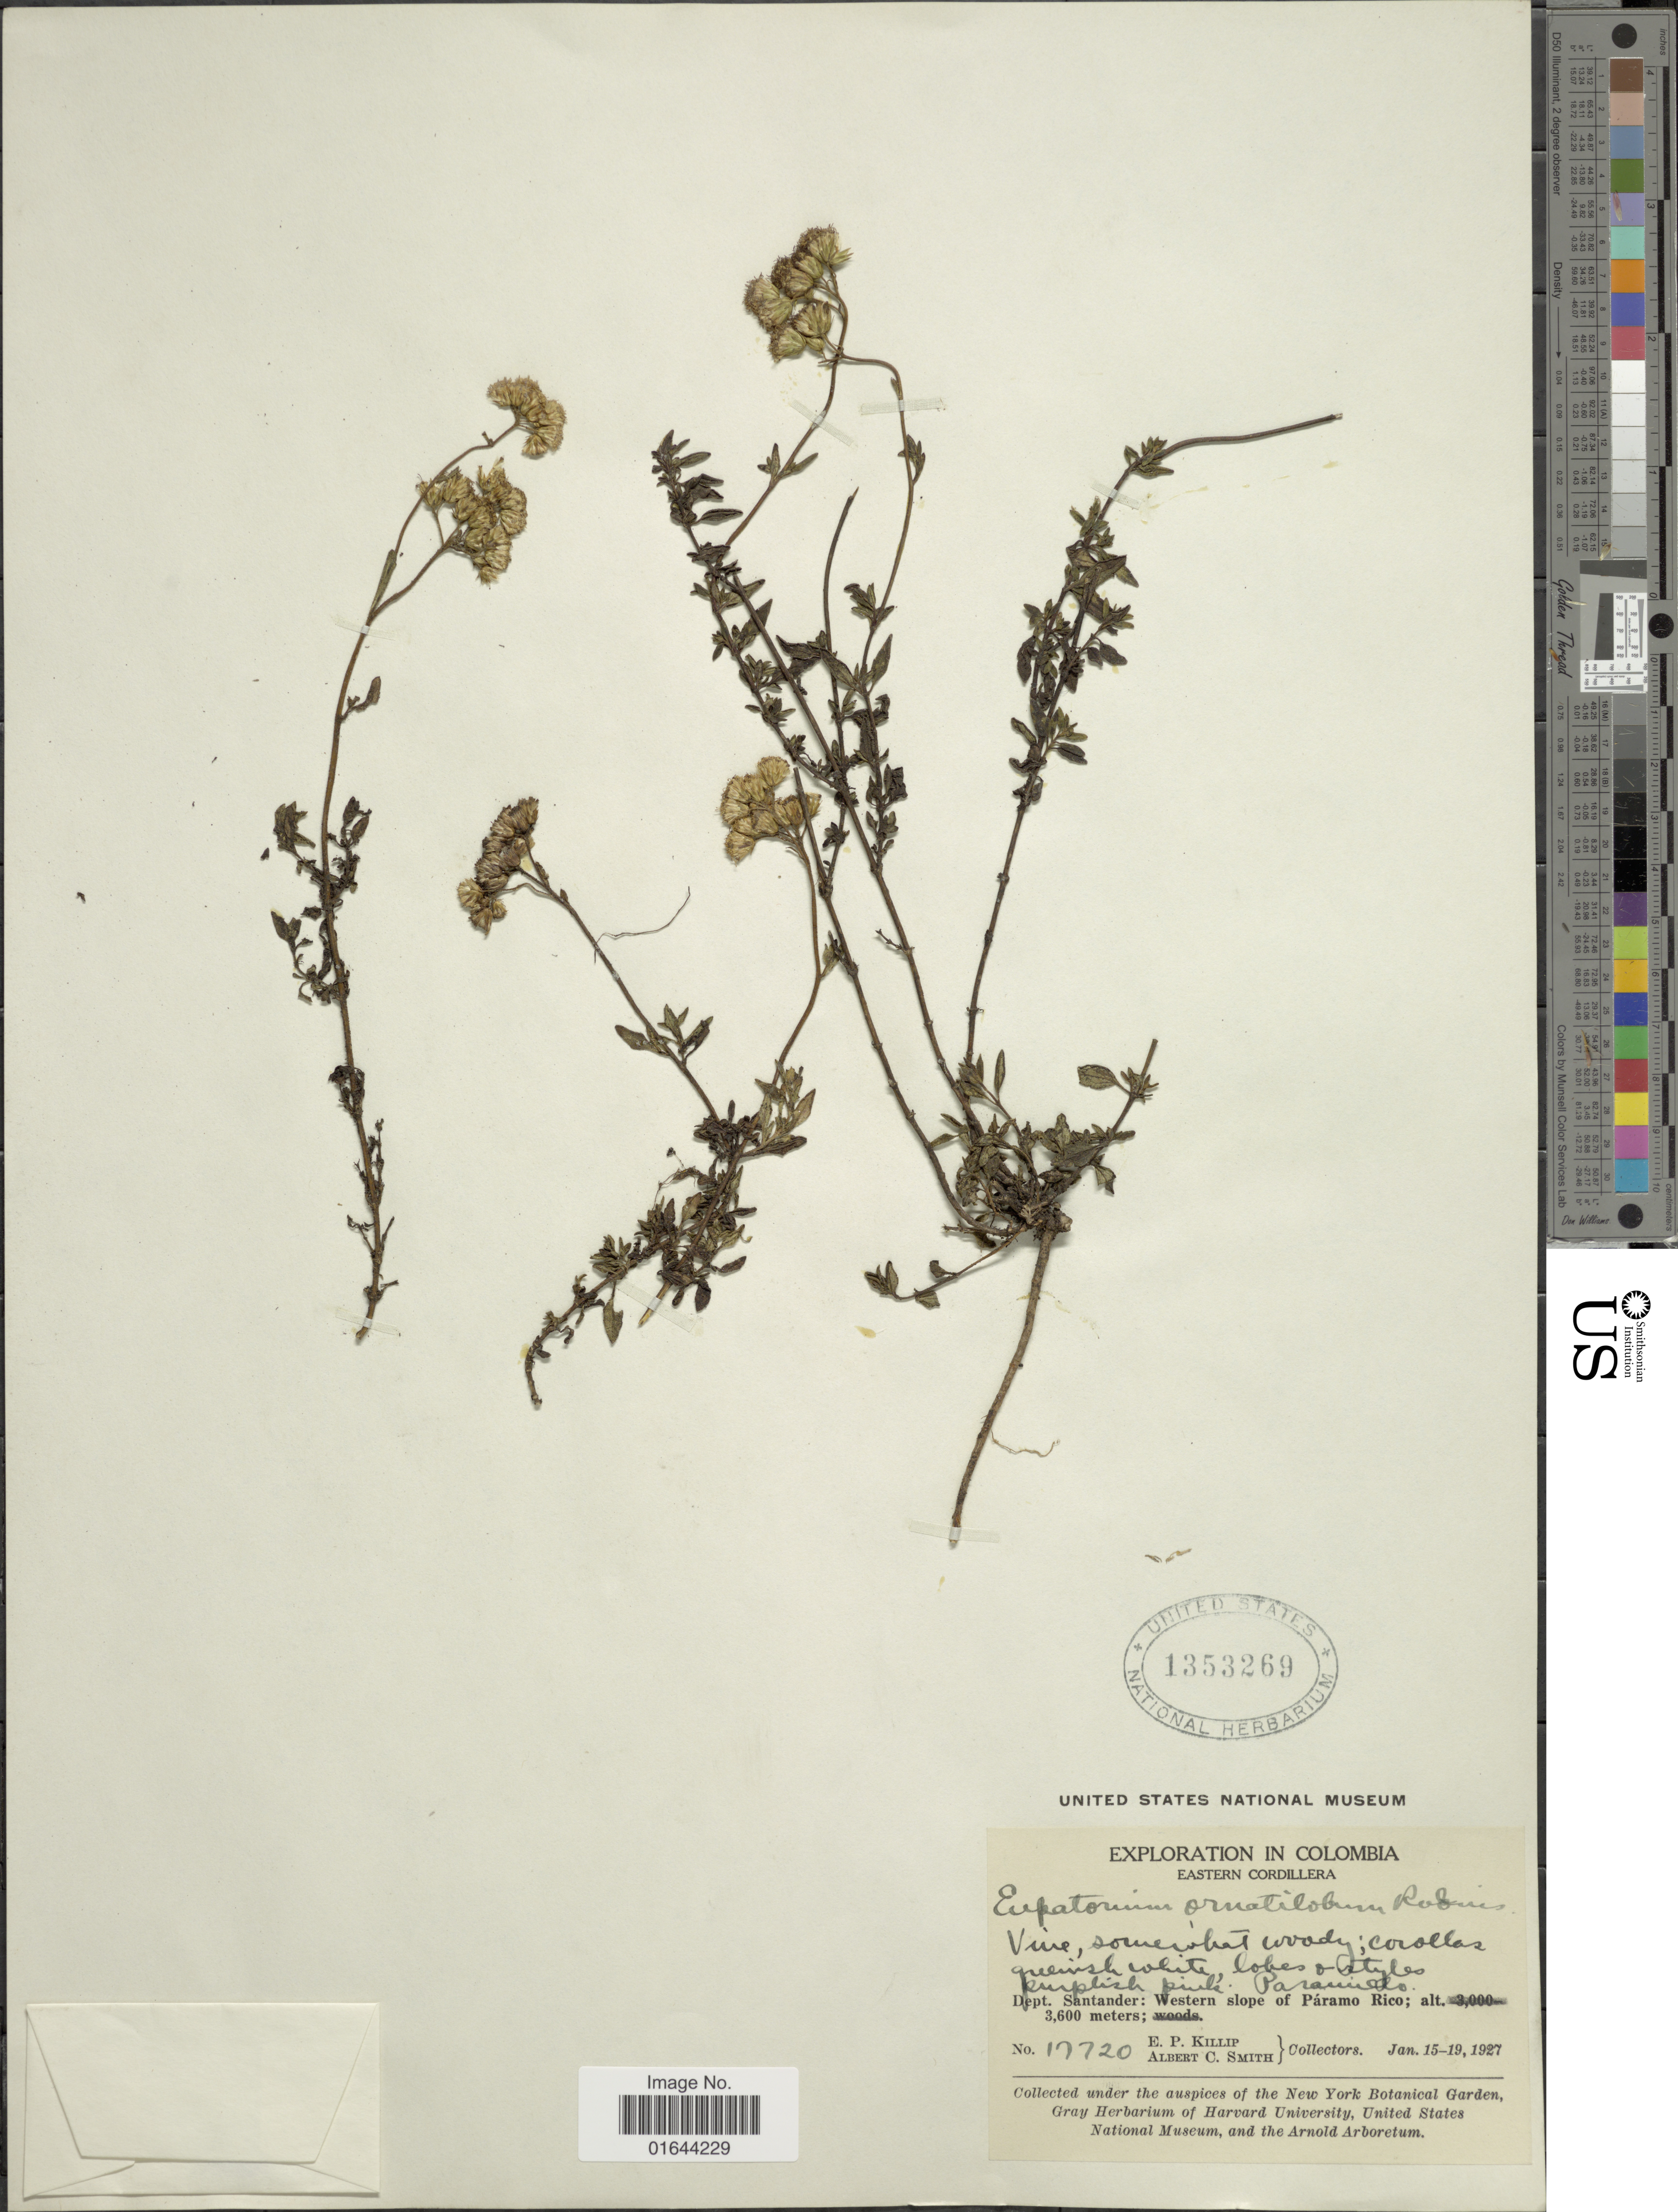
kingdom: Plantae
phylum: Tracheophyta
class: Magnoliopsida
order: Asterales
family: Asteraceae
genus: Lourteigia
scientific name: Lourteigia ornatiloba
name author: (B.L. Rob.) R.M. King & H. Rob.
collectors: E. P. Killip & A. C. Smith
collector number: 17720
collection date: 1927-01-15/1927-01-19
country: Colombia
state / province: Santander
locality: Eastern Cordillera, Western slope of Paramo Rico. Paramillo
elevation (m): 3600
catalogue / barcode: US 1353269